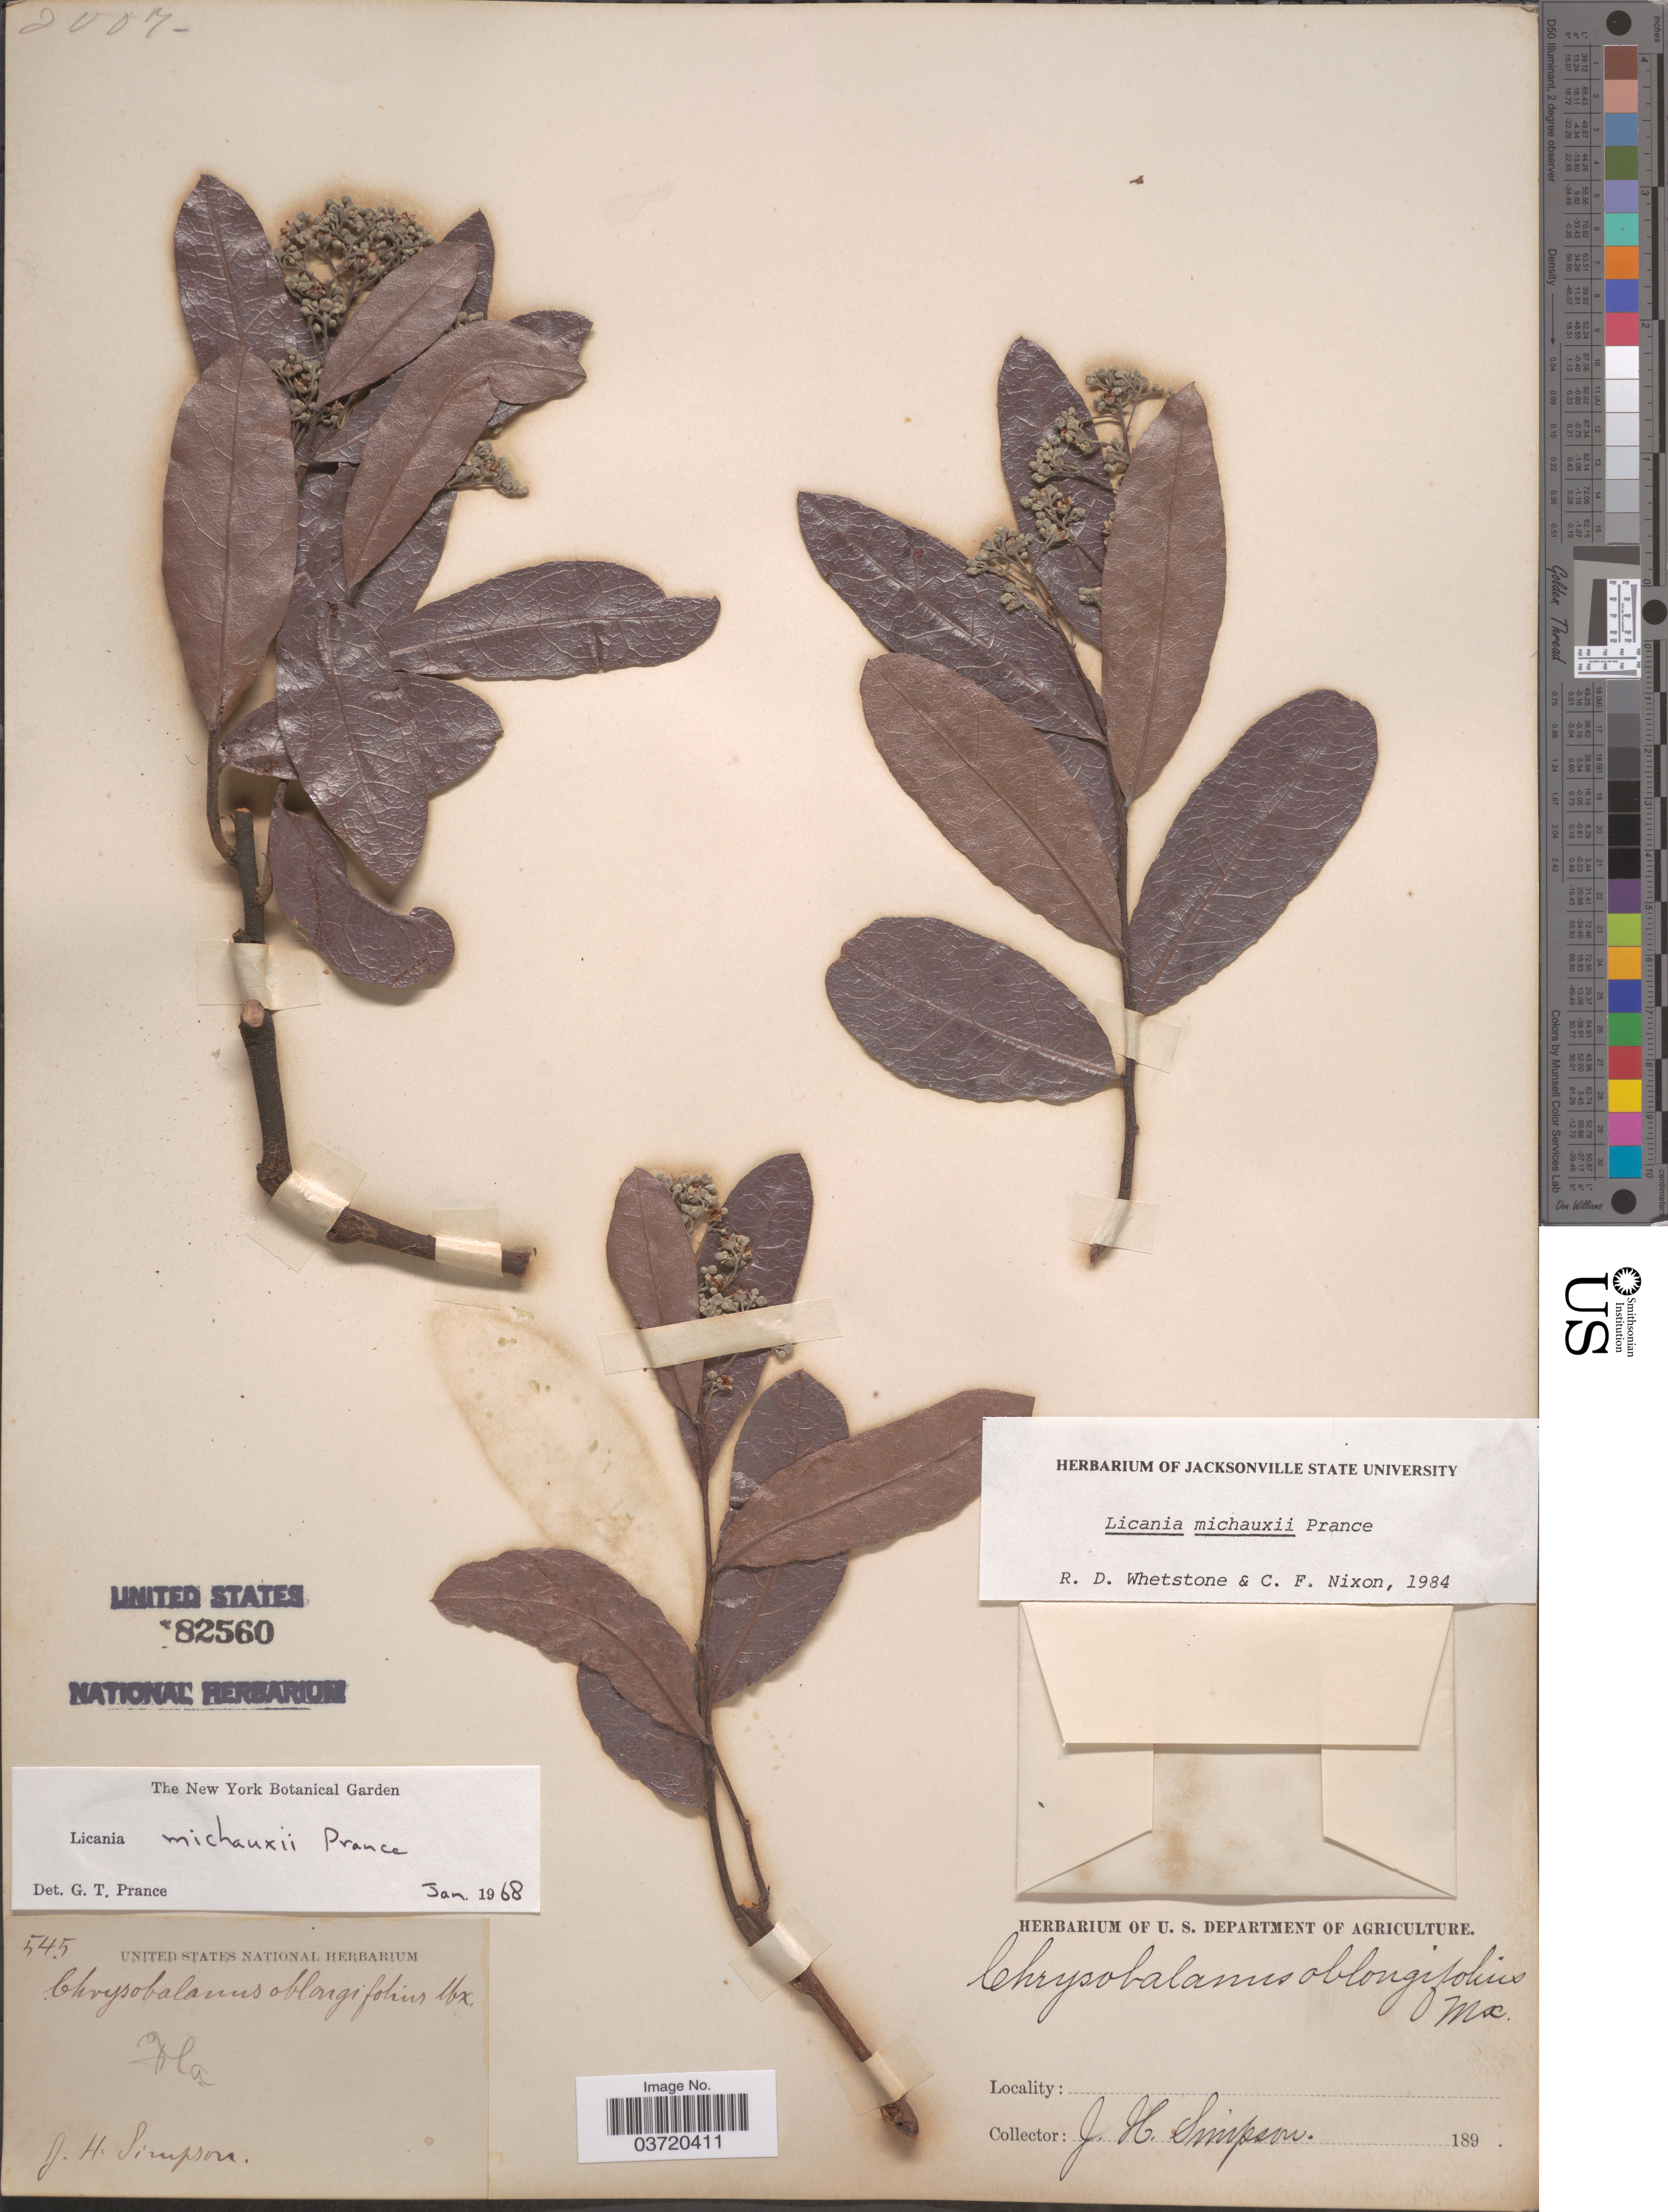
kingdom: Plantae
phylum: Tracheophyta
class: Magnoliopsida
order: Malpighiales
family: Chrysobalanaceae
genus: Geobalanus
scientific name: Geobalanus oblongifolius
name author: (Michx.) Small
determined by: Strong, M. T., (US), Smithsonian Institution - National Museum of Natural History (UNITED STATES)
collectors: J. H. Simpson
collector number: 545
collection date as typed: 189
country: United States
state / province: Florida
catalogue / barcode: US 82560